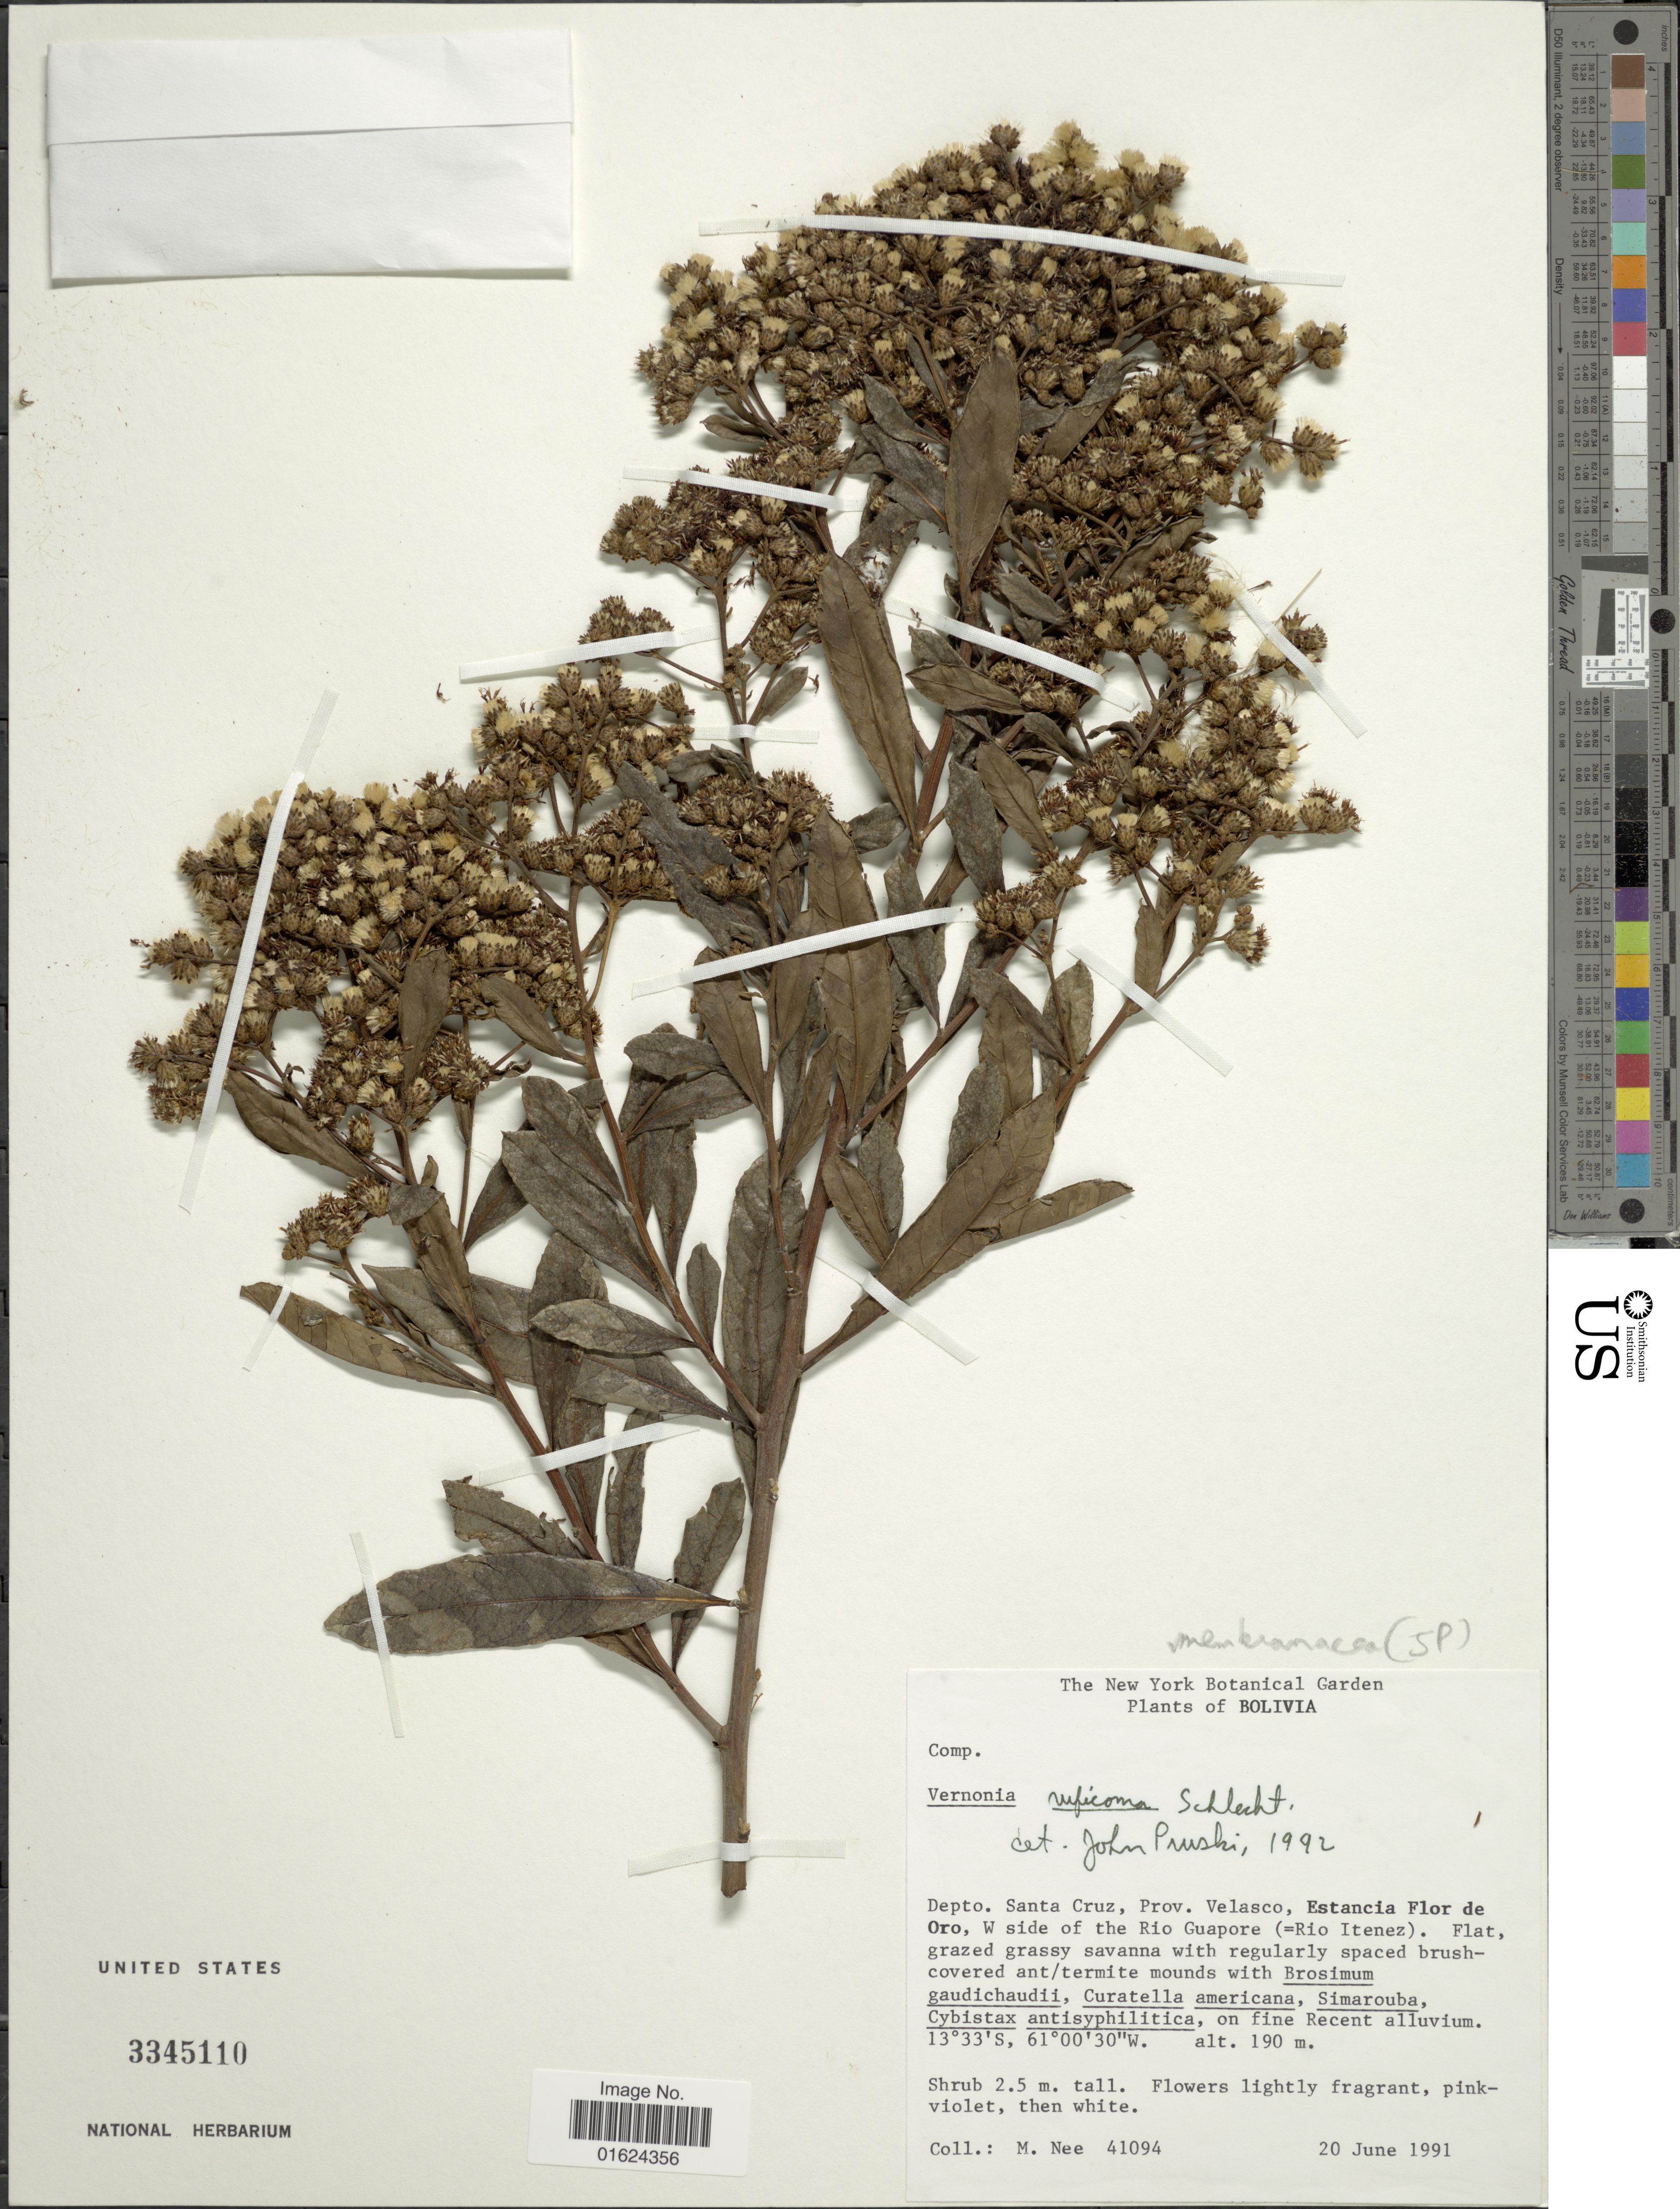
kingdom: Plantae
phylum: Tracheophyta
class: Magnoliopsida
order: Asterales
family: Asteraceae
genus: Vernonanthura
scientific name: Vernonanthura membranacea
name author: (Gardner) H. Rob.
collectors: M. Nee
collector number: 41094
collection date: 1991-06-20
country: Bolivia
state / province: Santa Cruz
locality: Bolivia. Depto. Santa Cruz, Prov. Velasco, Estancio Flor de Oro, W side of the Oro Guapore (=Rio Itenez).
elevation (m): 190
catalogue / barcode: US 3345110